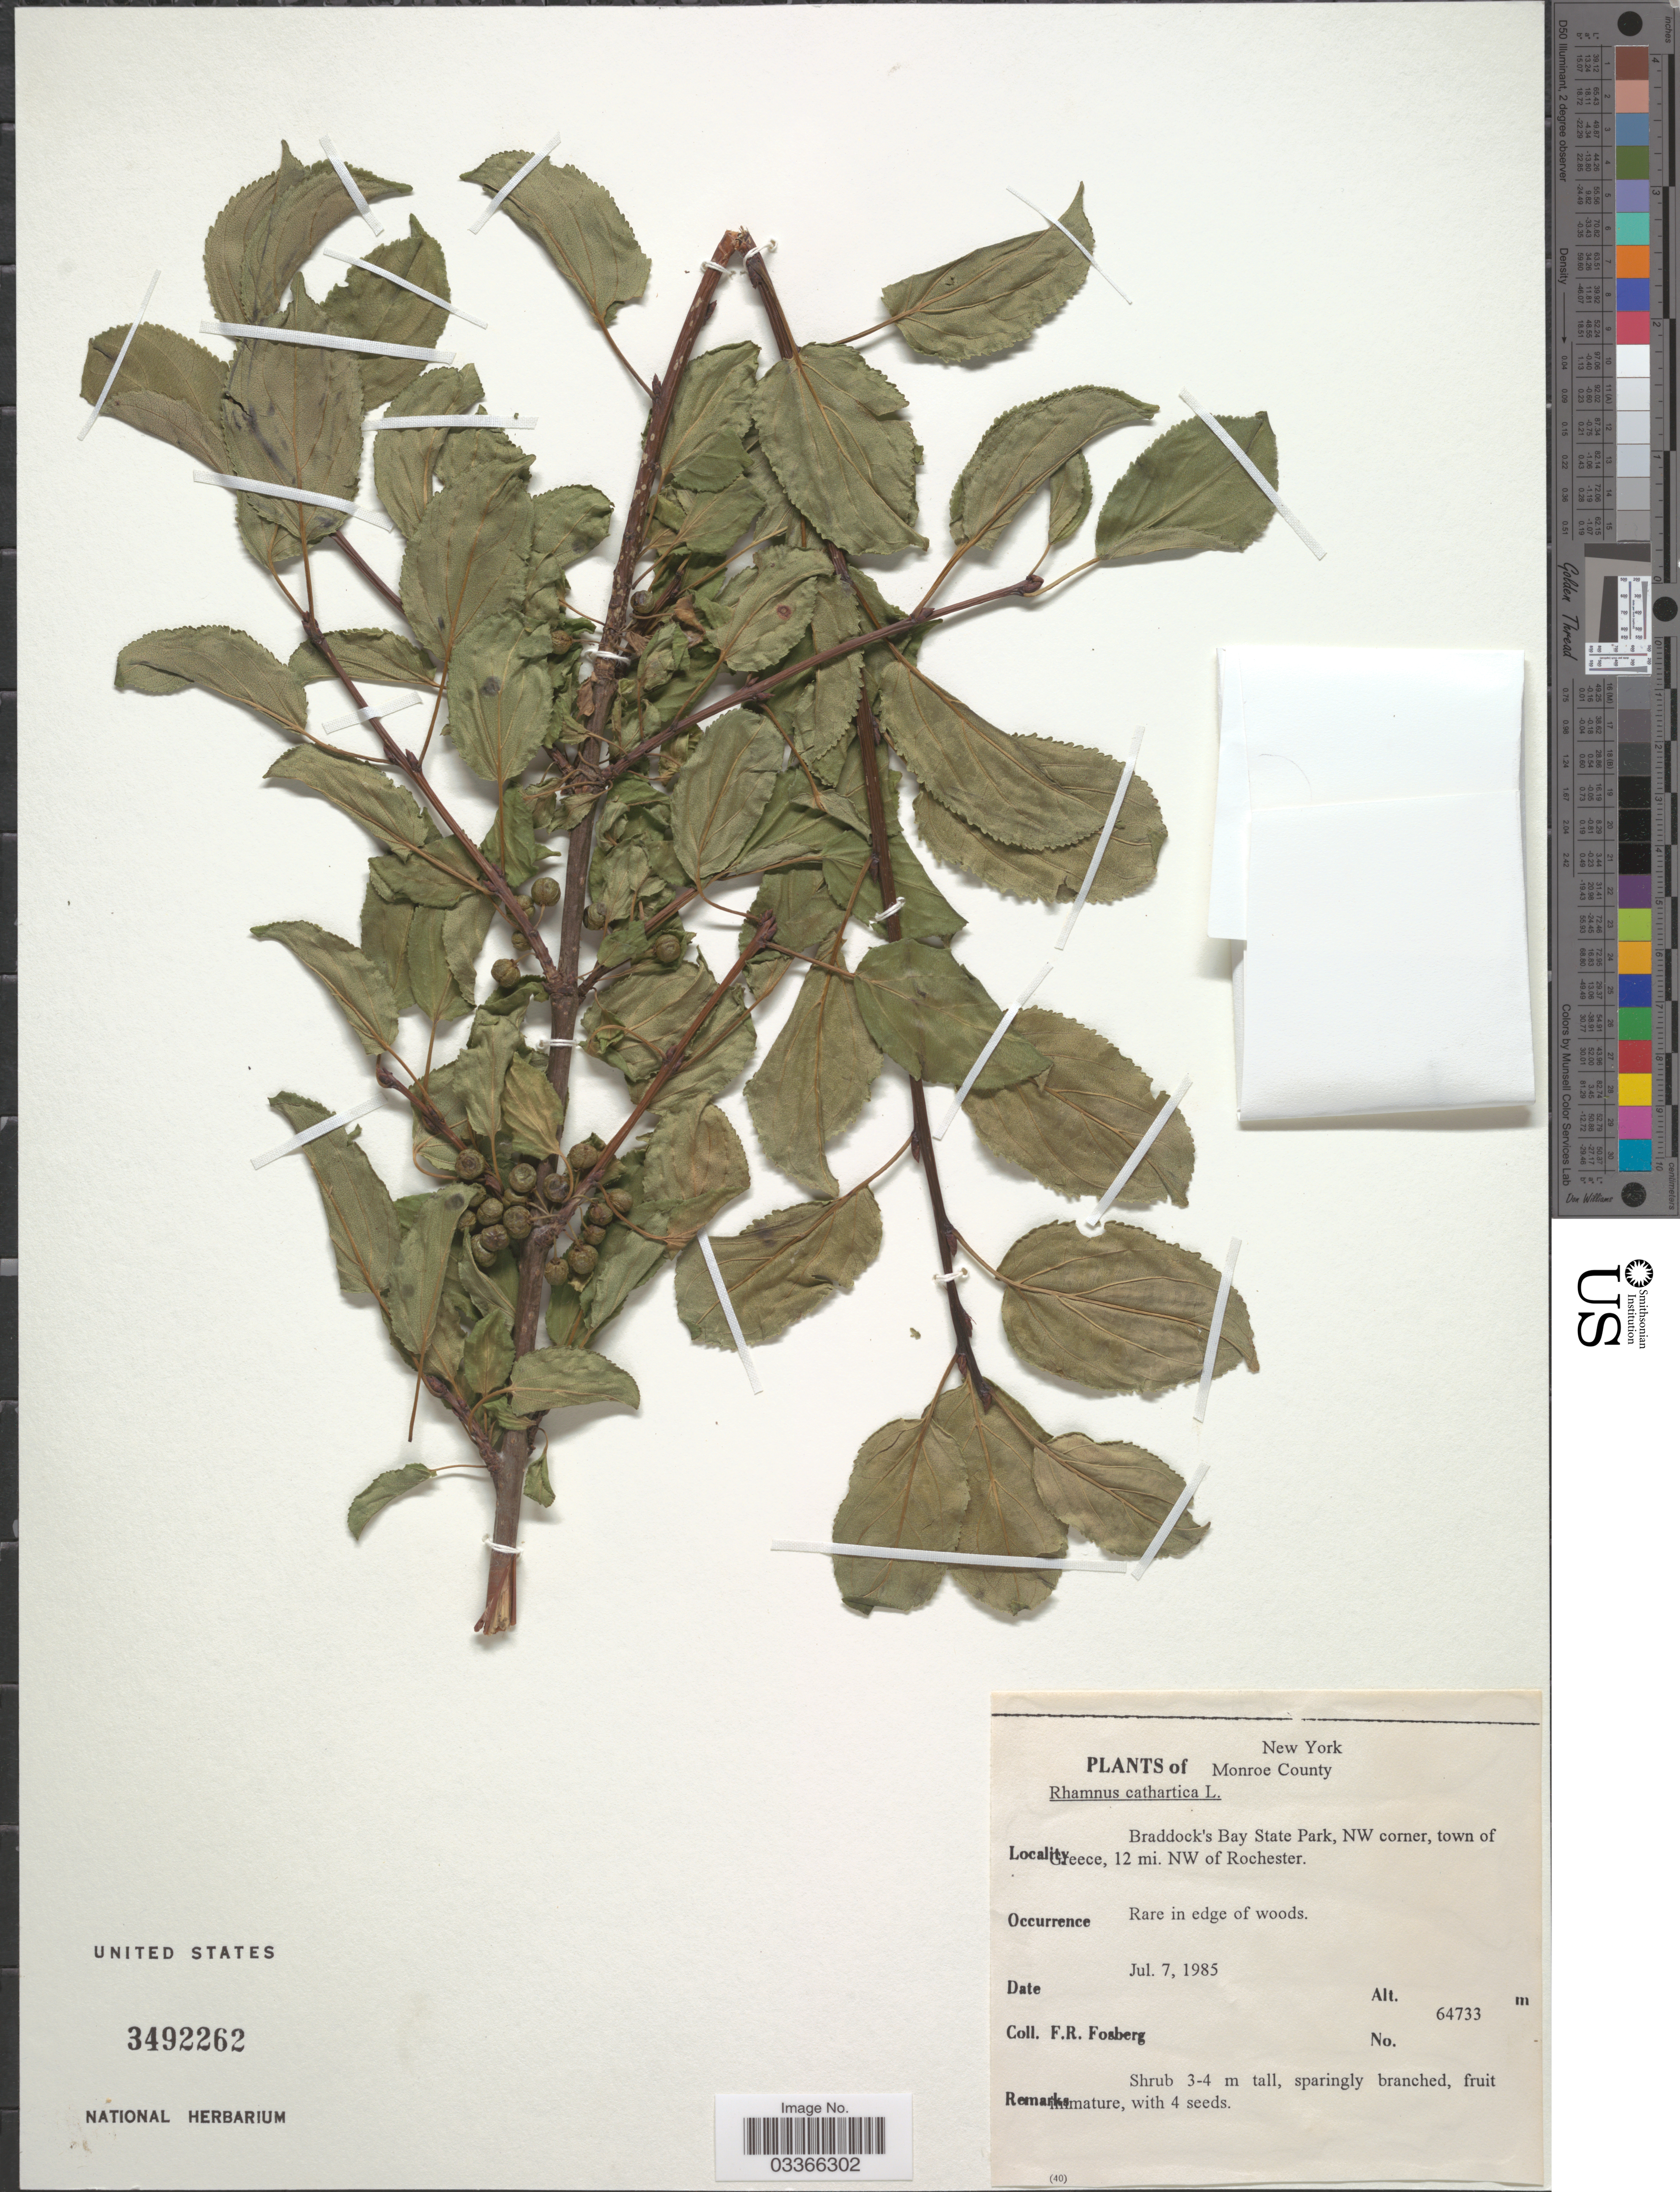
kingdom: Plantae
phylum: Tracheophyta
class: Magnoliopsida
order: Rosales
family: Rhamnaceae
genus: Rhamnus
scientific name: Rhamnus cathartica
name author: L.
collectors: F. R. Fosberg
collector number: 64733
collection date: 1985-07-07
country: United States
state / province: New York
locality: Monroe County, Braddock's Bay State Park, NW corner, town of Greece, 12 mi. NW of Rochester.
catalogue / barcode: US 3492262